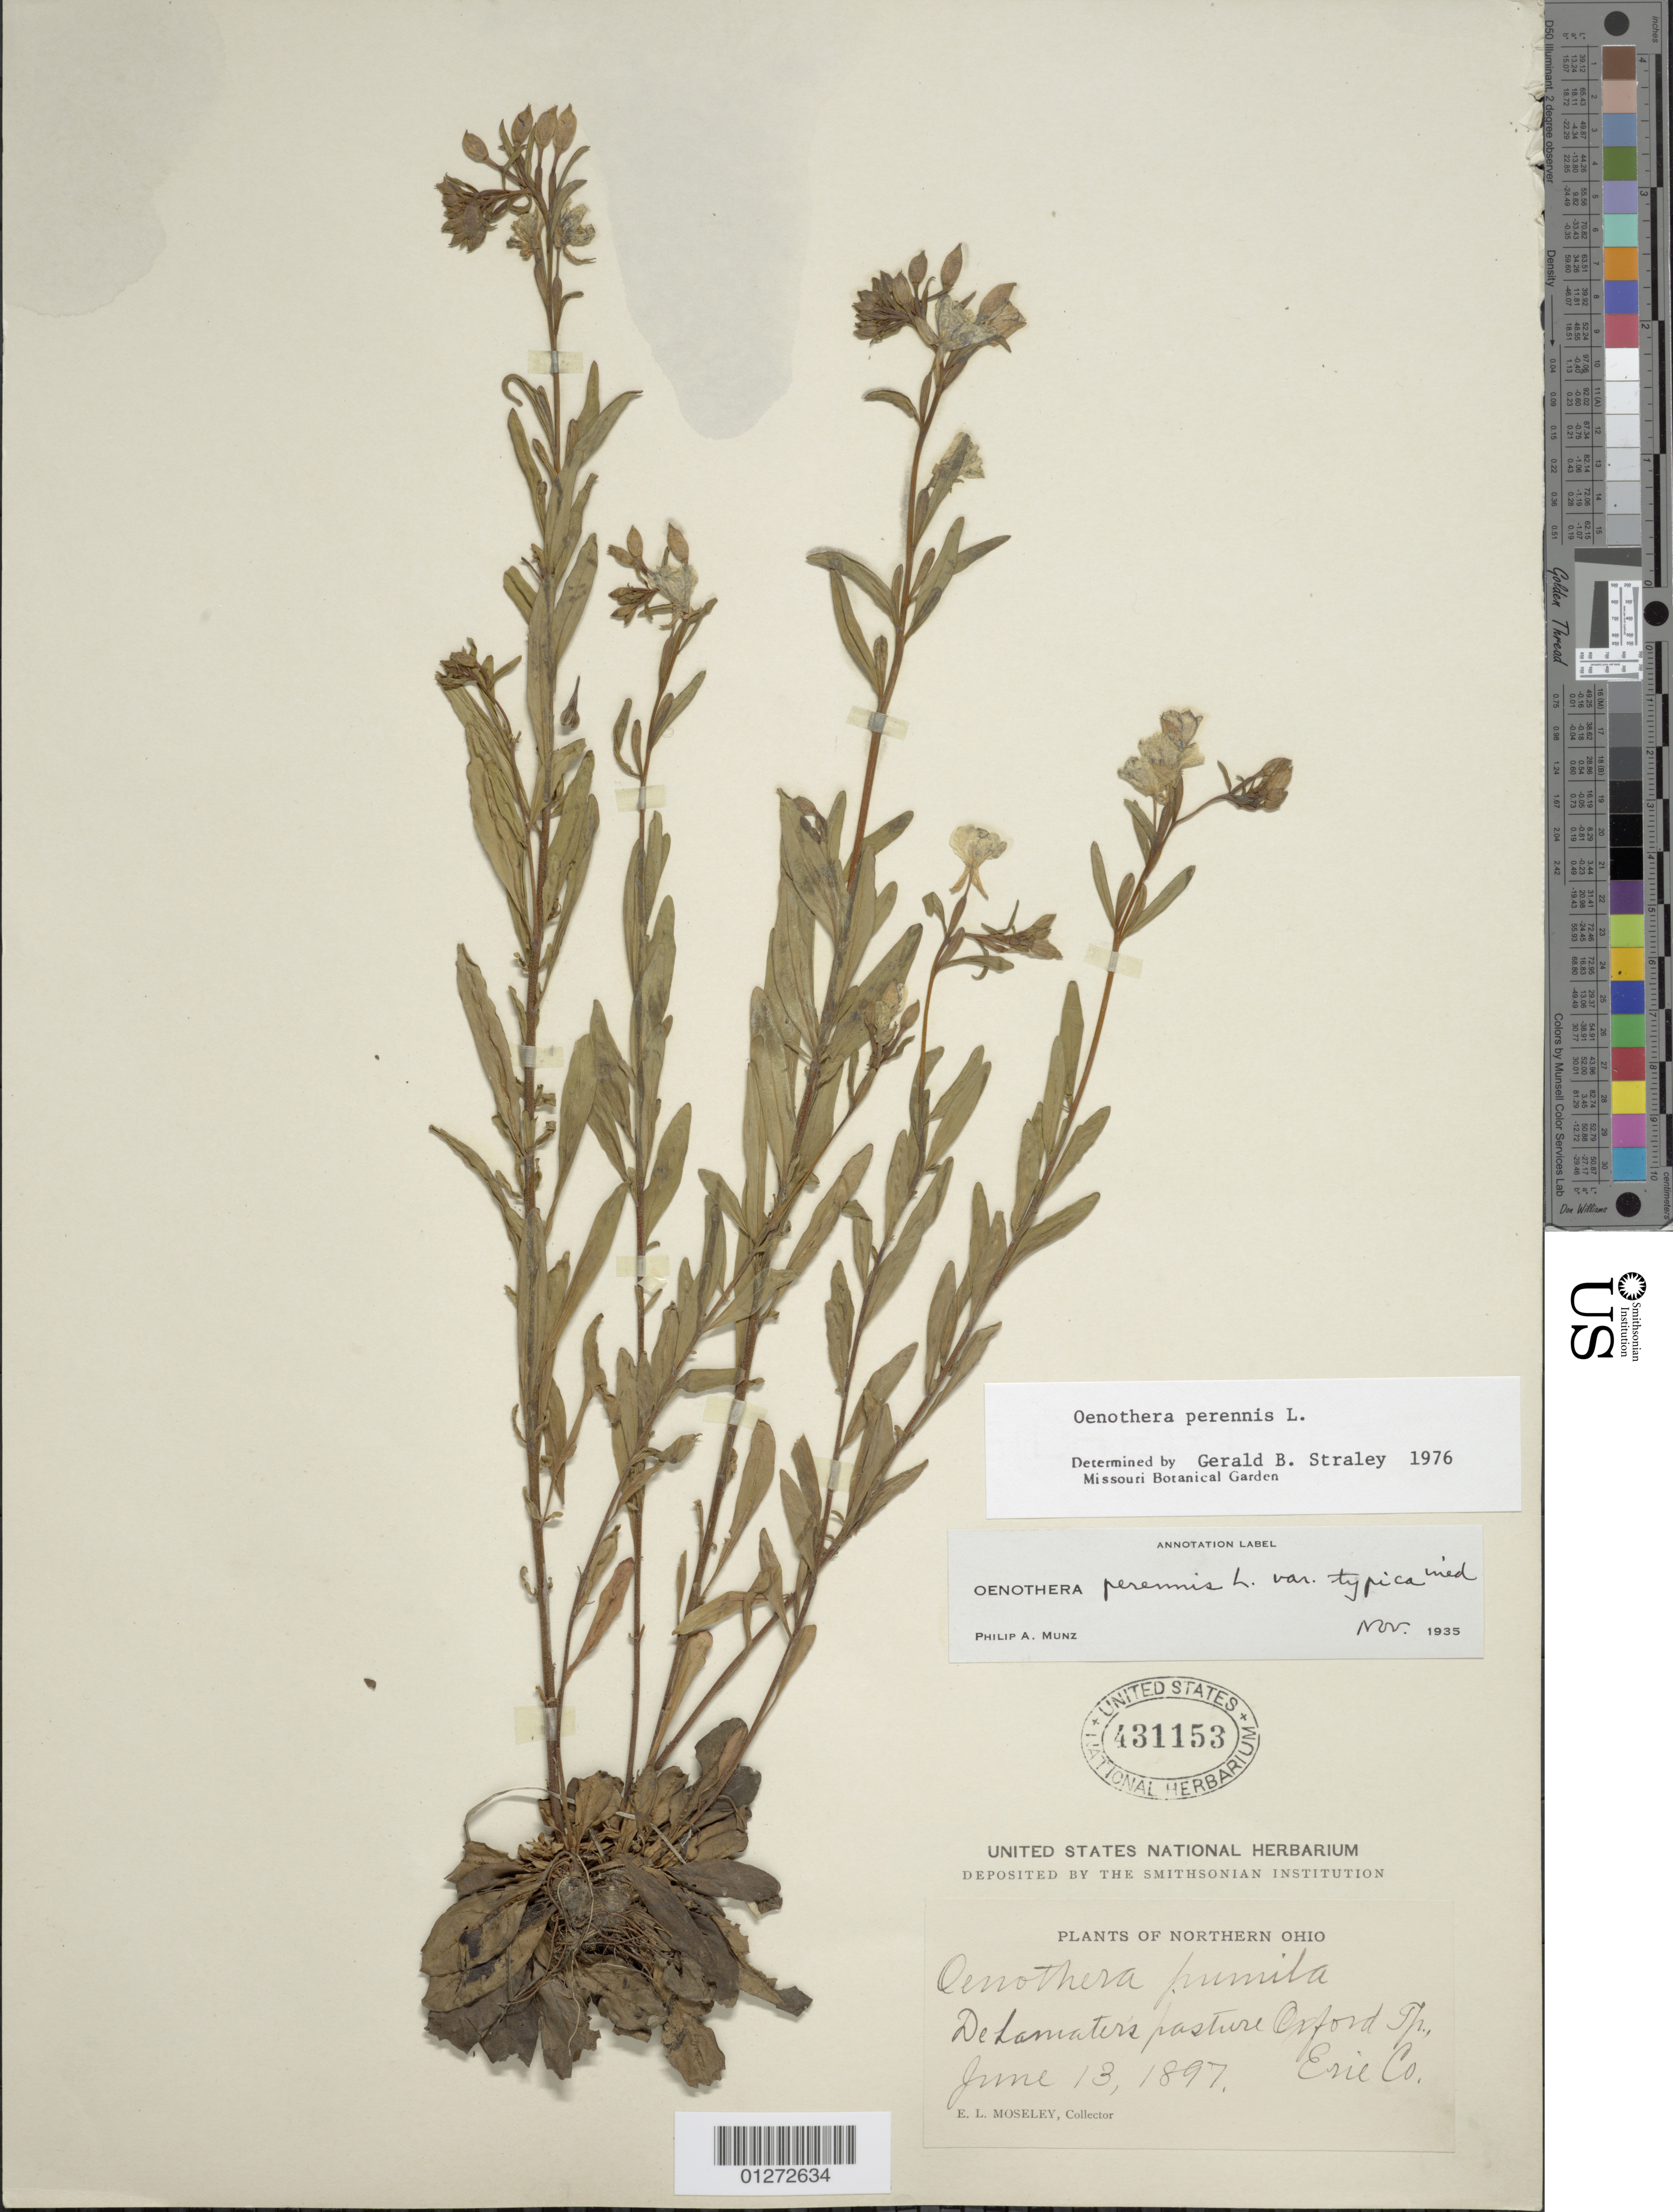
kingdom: Plantae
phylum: Tracheophyta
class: Magnoliopsida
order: Myrtales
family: Onagraceae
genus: Oenothera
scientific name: Oenothera perennis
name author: L.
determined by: Straley, G. B.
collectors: E. Moseley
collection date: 1897-06-13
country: United States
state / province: Ohio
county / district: Erie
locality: DeLamater's pasture, Oxford Tp.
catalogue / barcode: US 431153